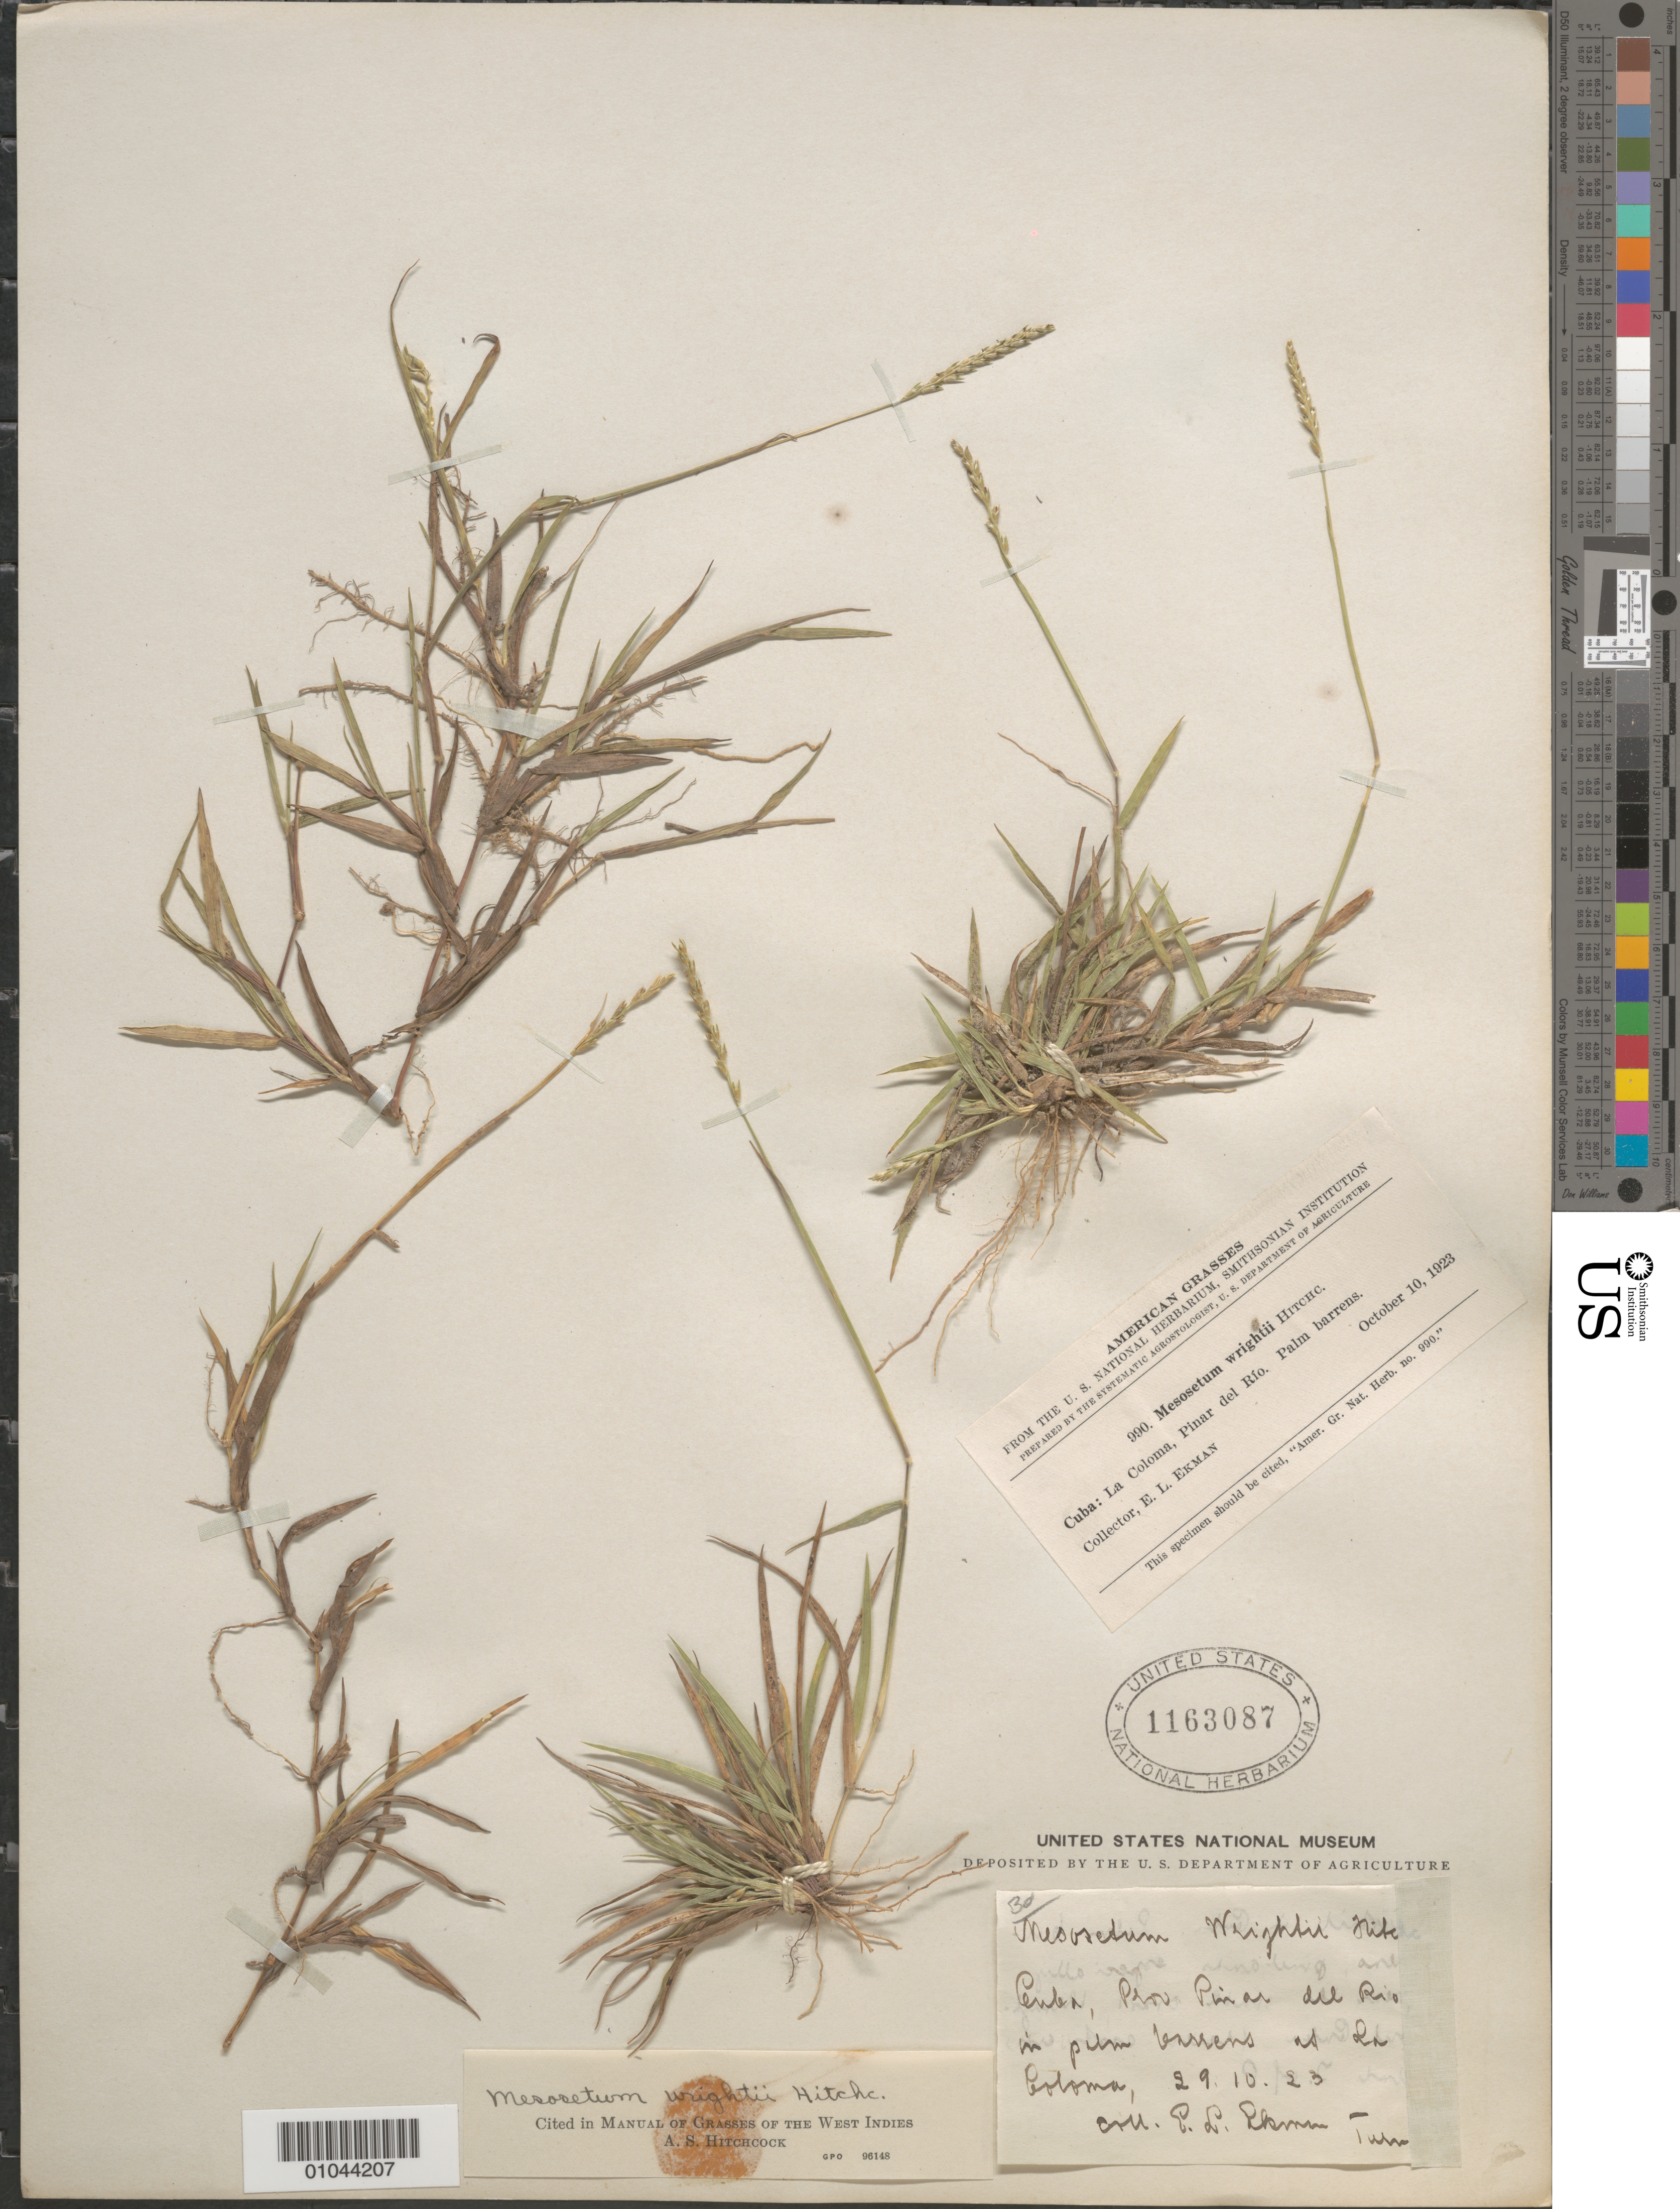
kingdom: Plantae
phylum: Tracheophyta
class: Liliopsida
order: Poales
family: Poaceae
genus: Mesosetum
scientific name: Mesosetum loliiforme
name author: (Hochst. ex Steud.) Chase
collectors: E. L. Ekman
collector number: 990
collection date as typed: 10 Oct 1923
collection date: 1923-10-10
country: Cuba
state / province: Pinar del Rio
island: Cuba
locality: La Coloma, palm barrens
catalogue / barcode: US 1163087